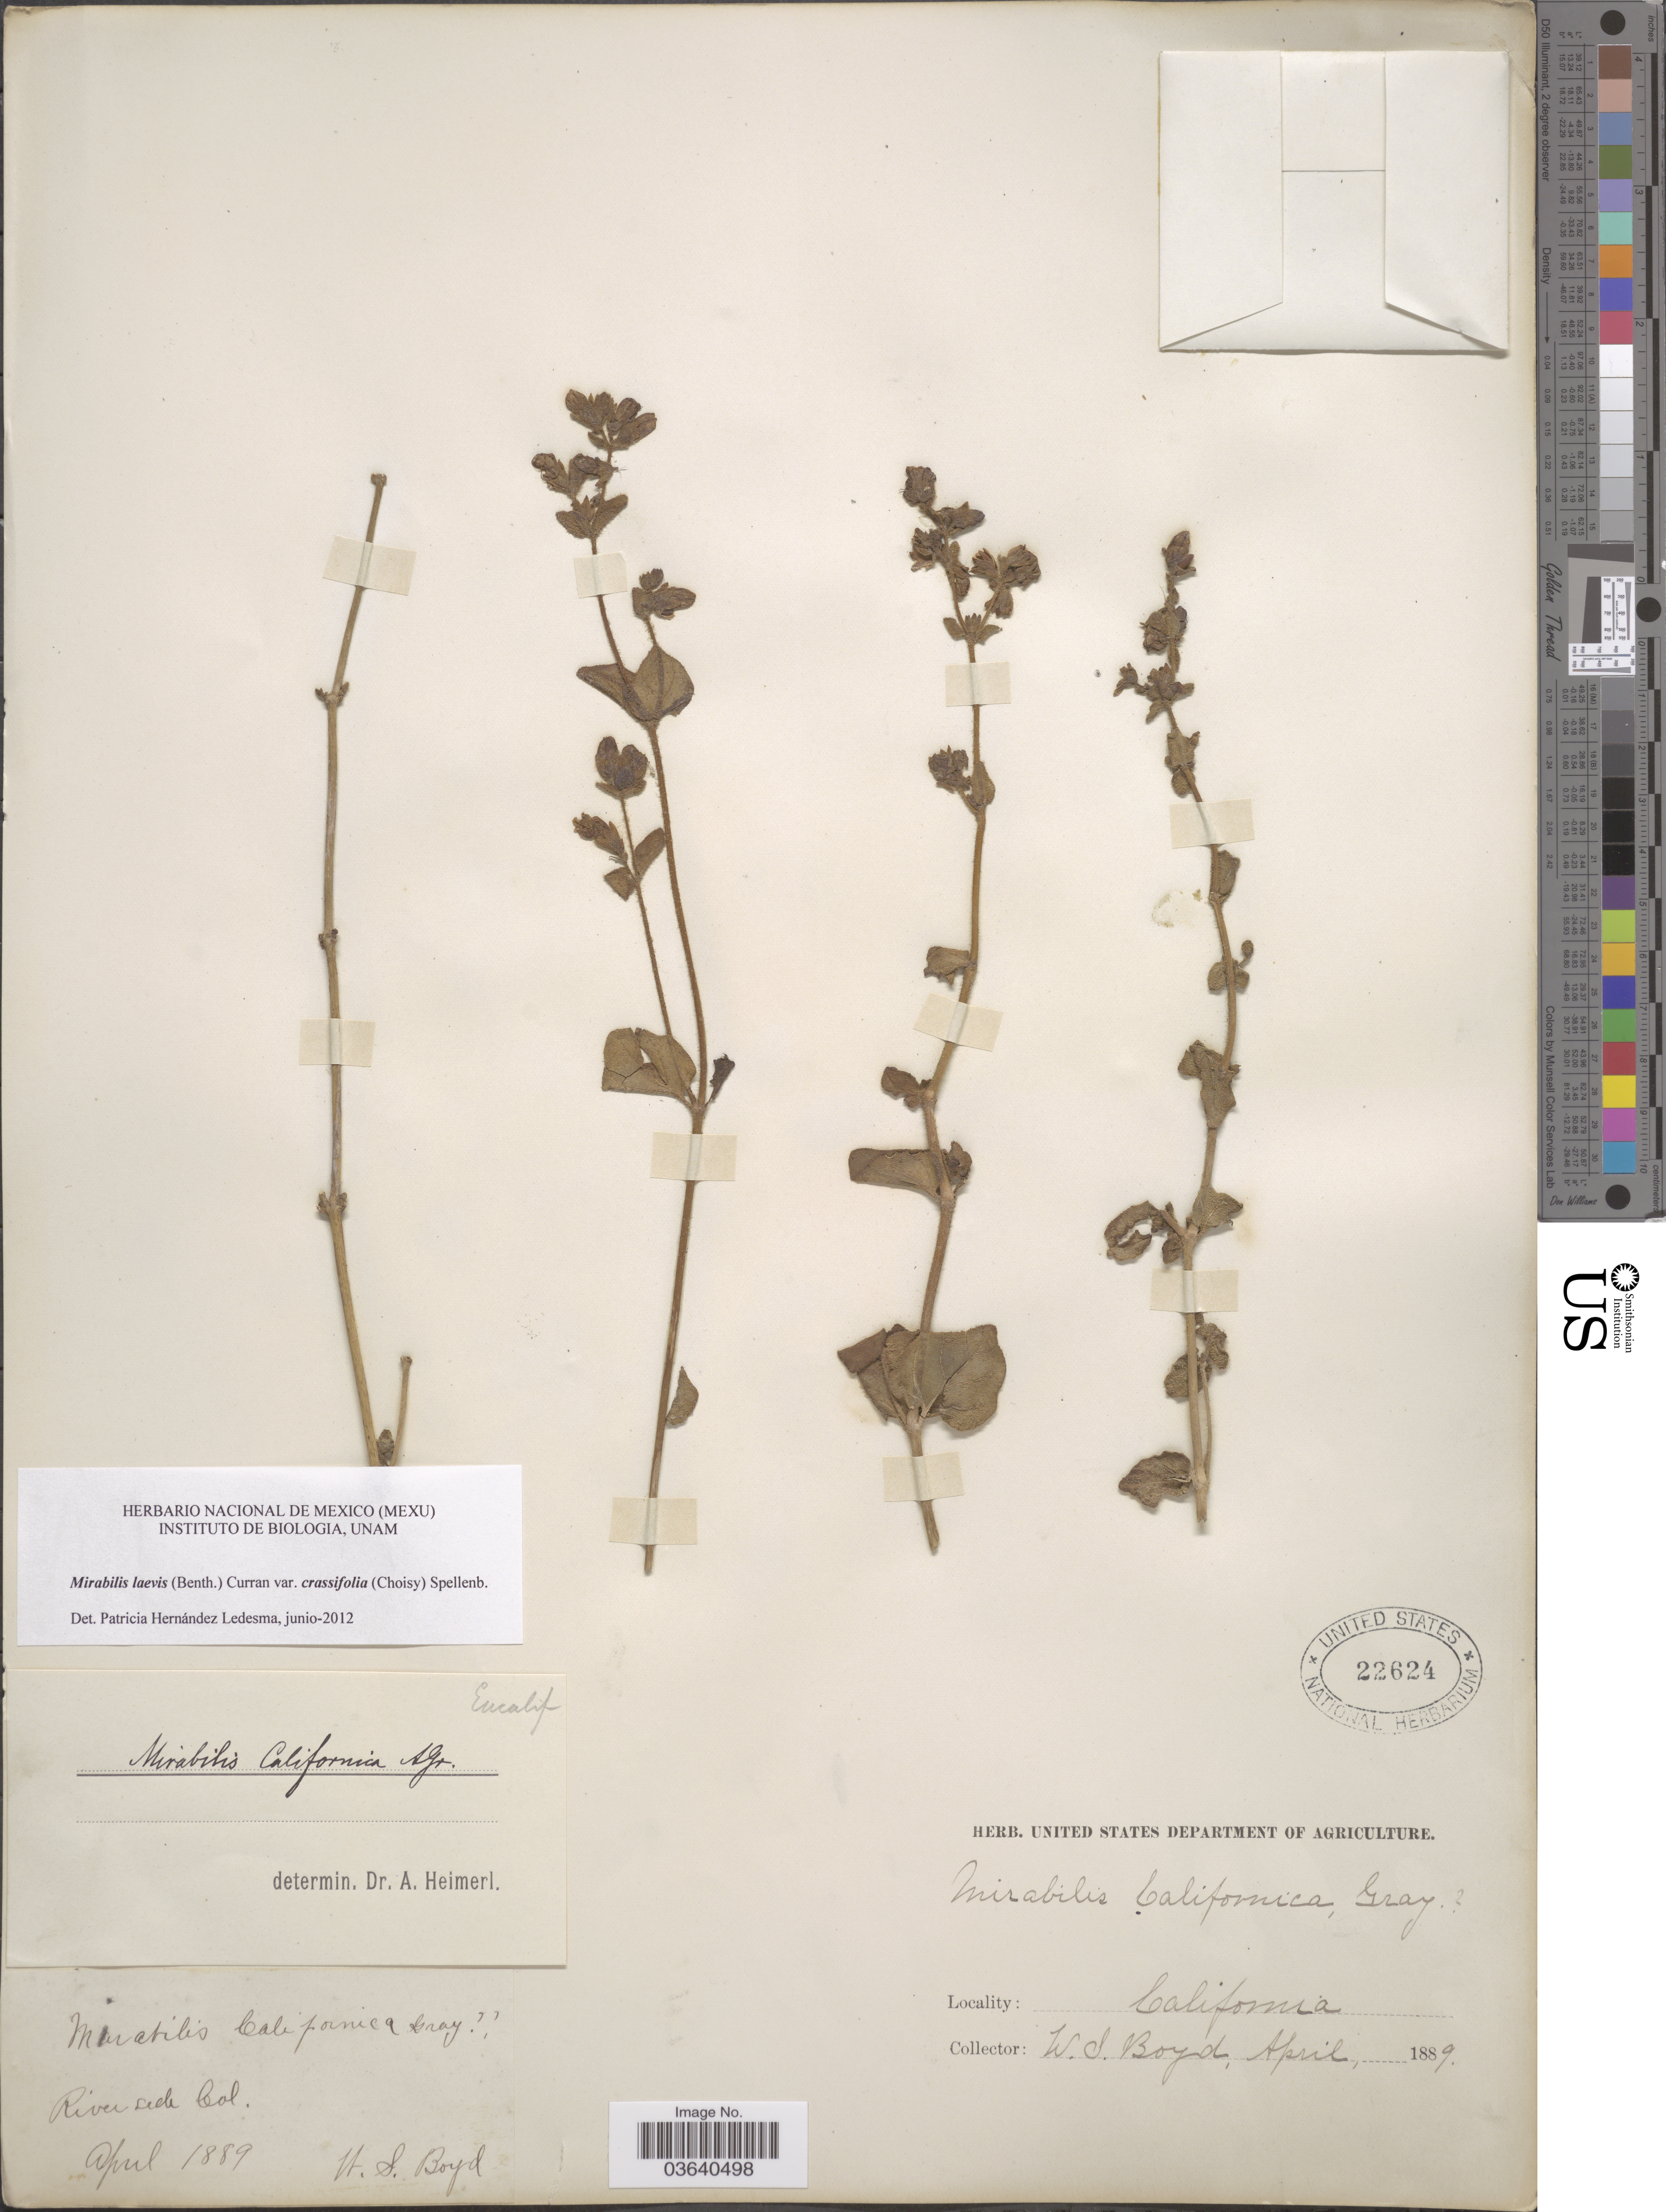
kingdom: Plantae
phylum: Tracheophyta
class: Magnoliopsida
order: Caryophyllales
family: Nyctaginaceae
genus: Mirabilis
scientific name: Mirabilis laevis var. crassifolia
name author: (Choisy) Spellenb.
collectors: H. Boyd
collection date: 1889-04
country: United States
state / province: California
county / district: Riverside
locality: Riverside Col.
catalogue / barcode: US 22624